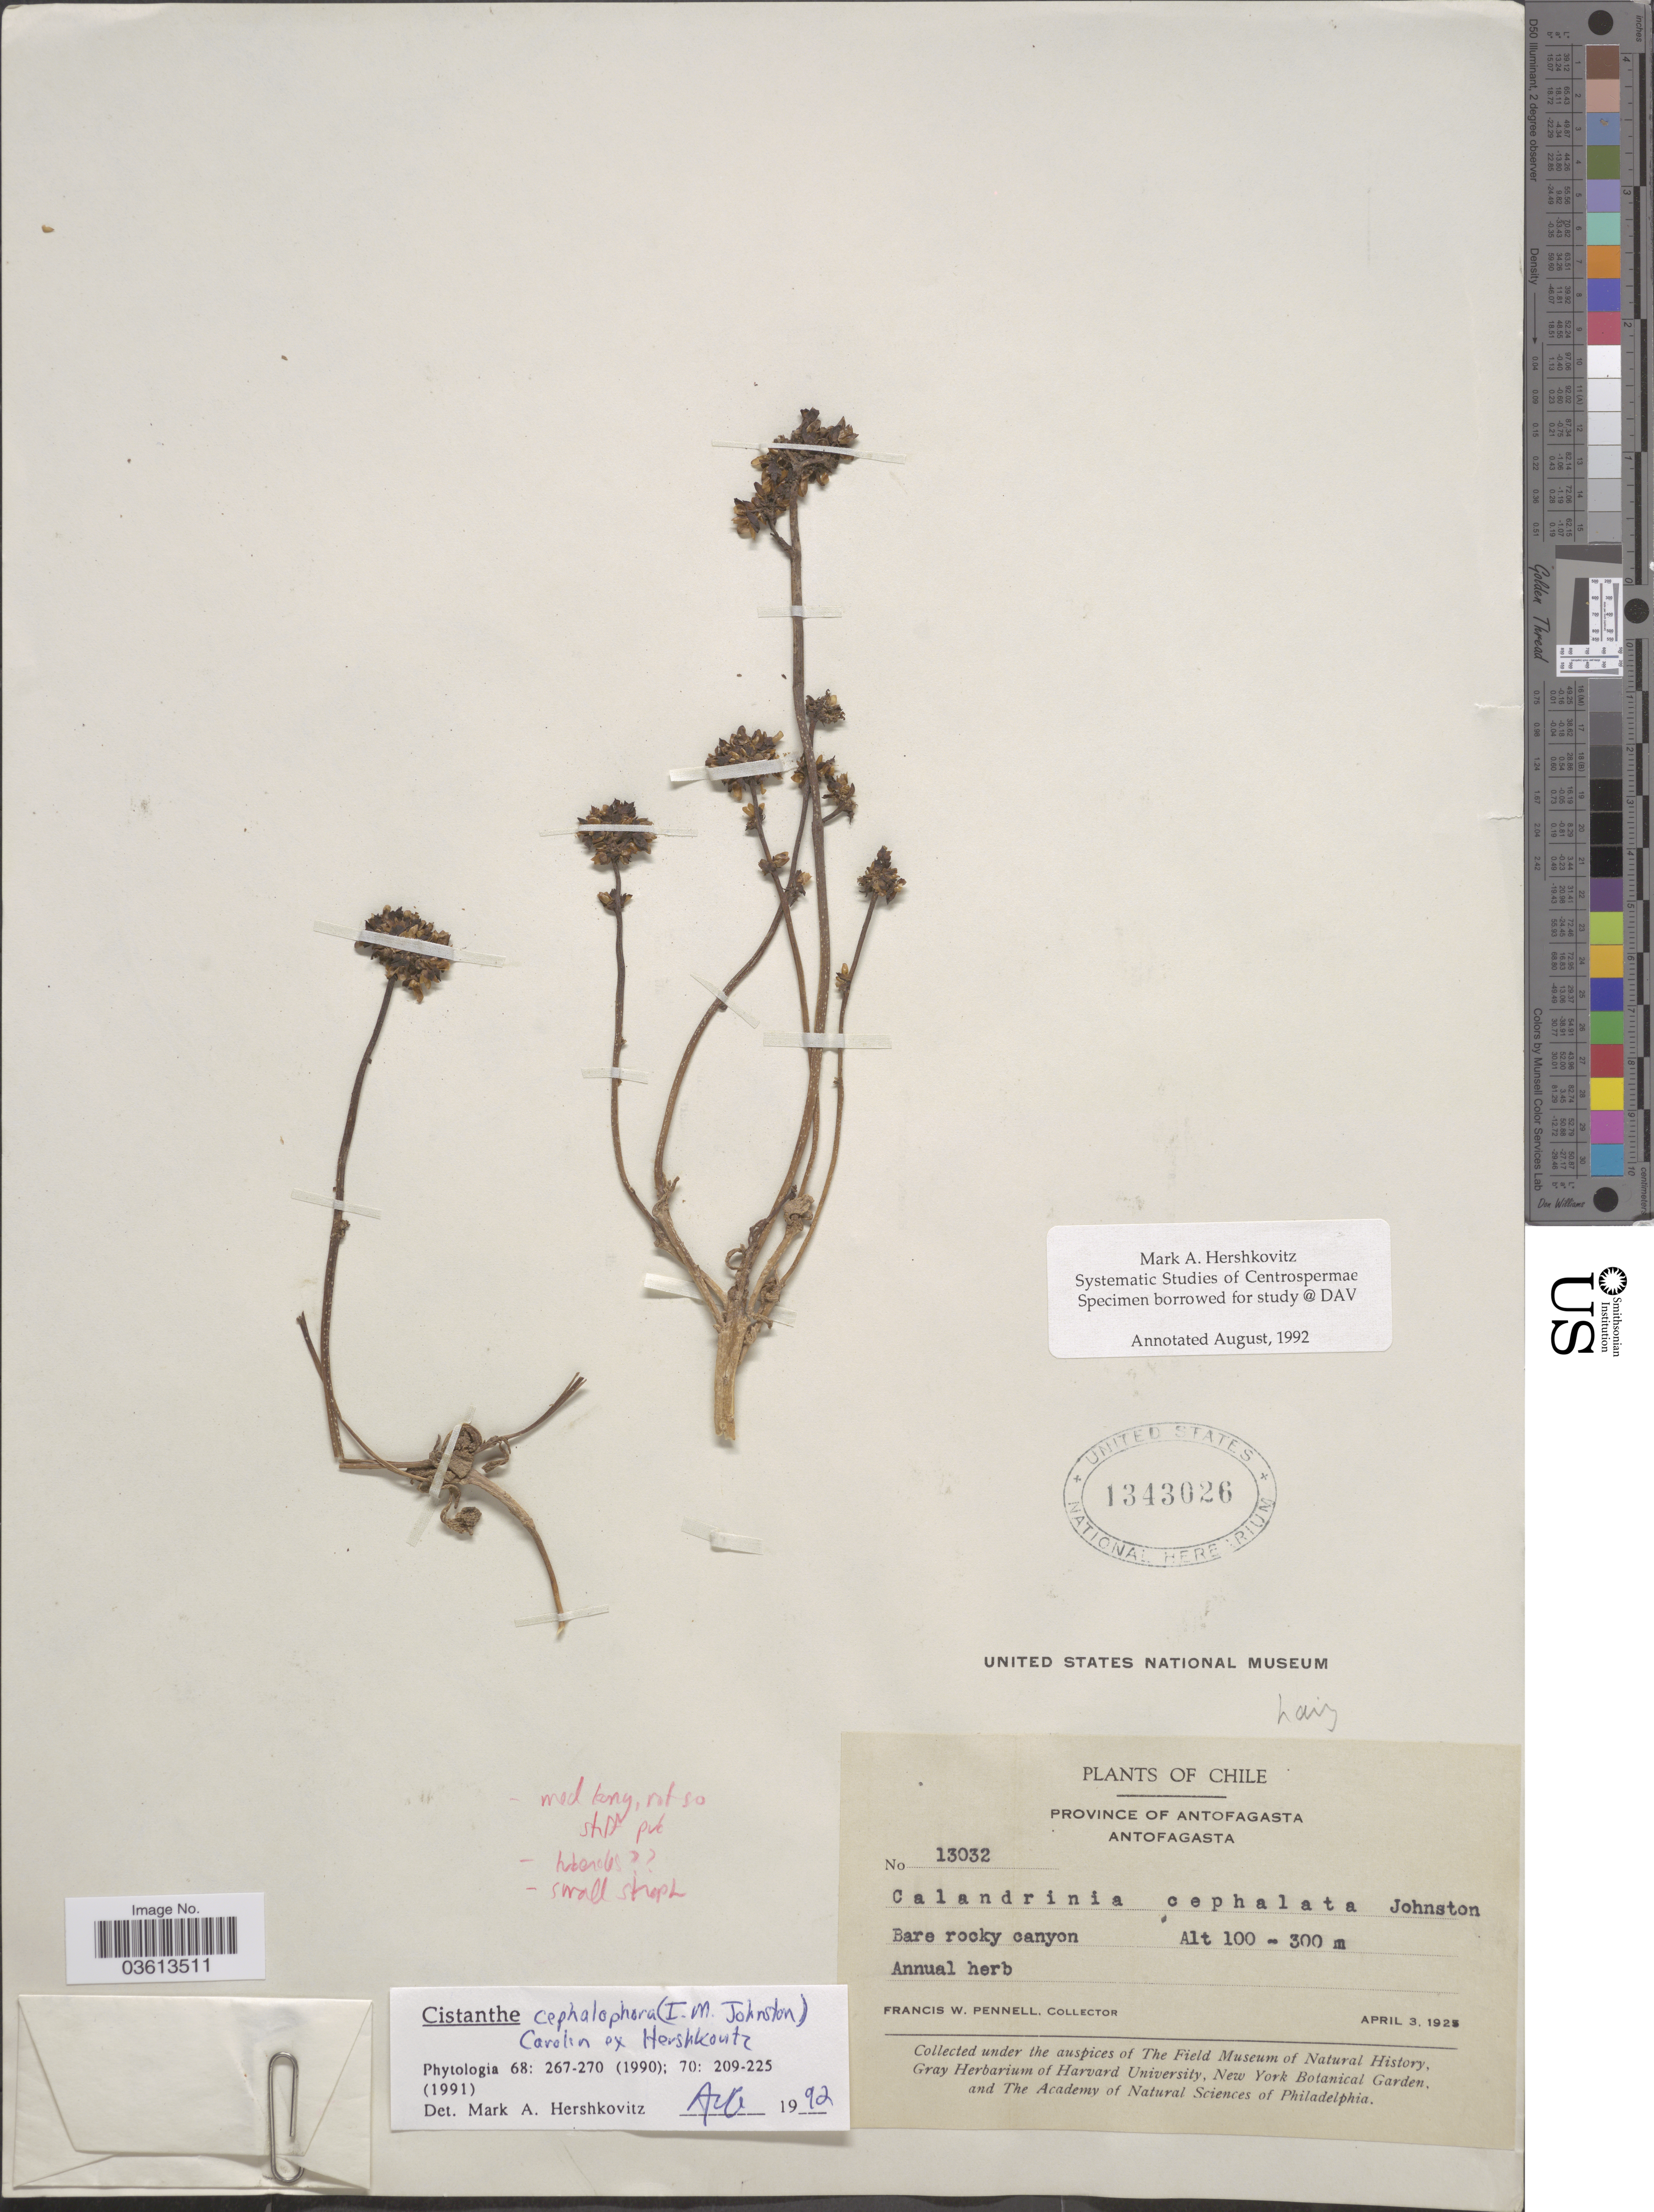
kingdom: Plantae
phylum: Tracheophyta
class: Magnoliopsida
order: Caryophyllales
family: Montiaceae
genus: Cistanthe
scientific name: Cistanthe cephalophora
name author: (I.M. Johnst.) Carolin ex Hershk.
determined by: Hershkovitz, M. A.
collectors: F. W. Pennell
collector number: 13032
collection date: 1925-04-03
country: Chile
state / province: Antofagasta (II)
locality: Antofagasta. Bare rocky canyon.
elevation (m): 100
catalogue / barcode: US 1343026